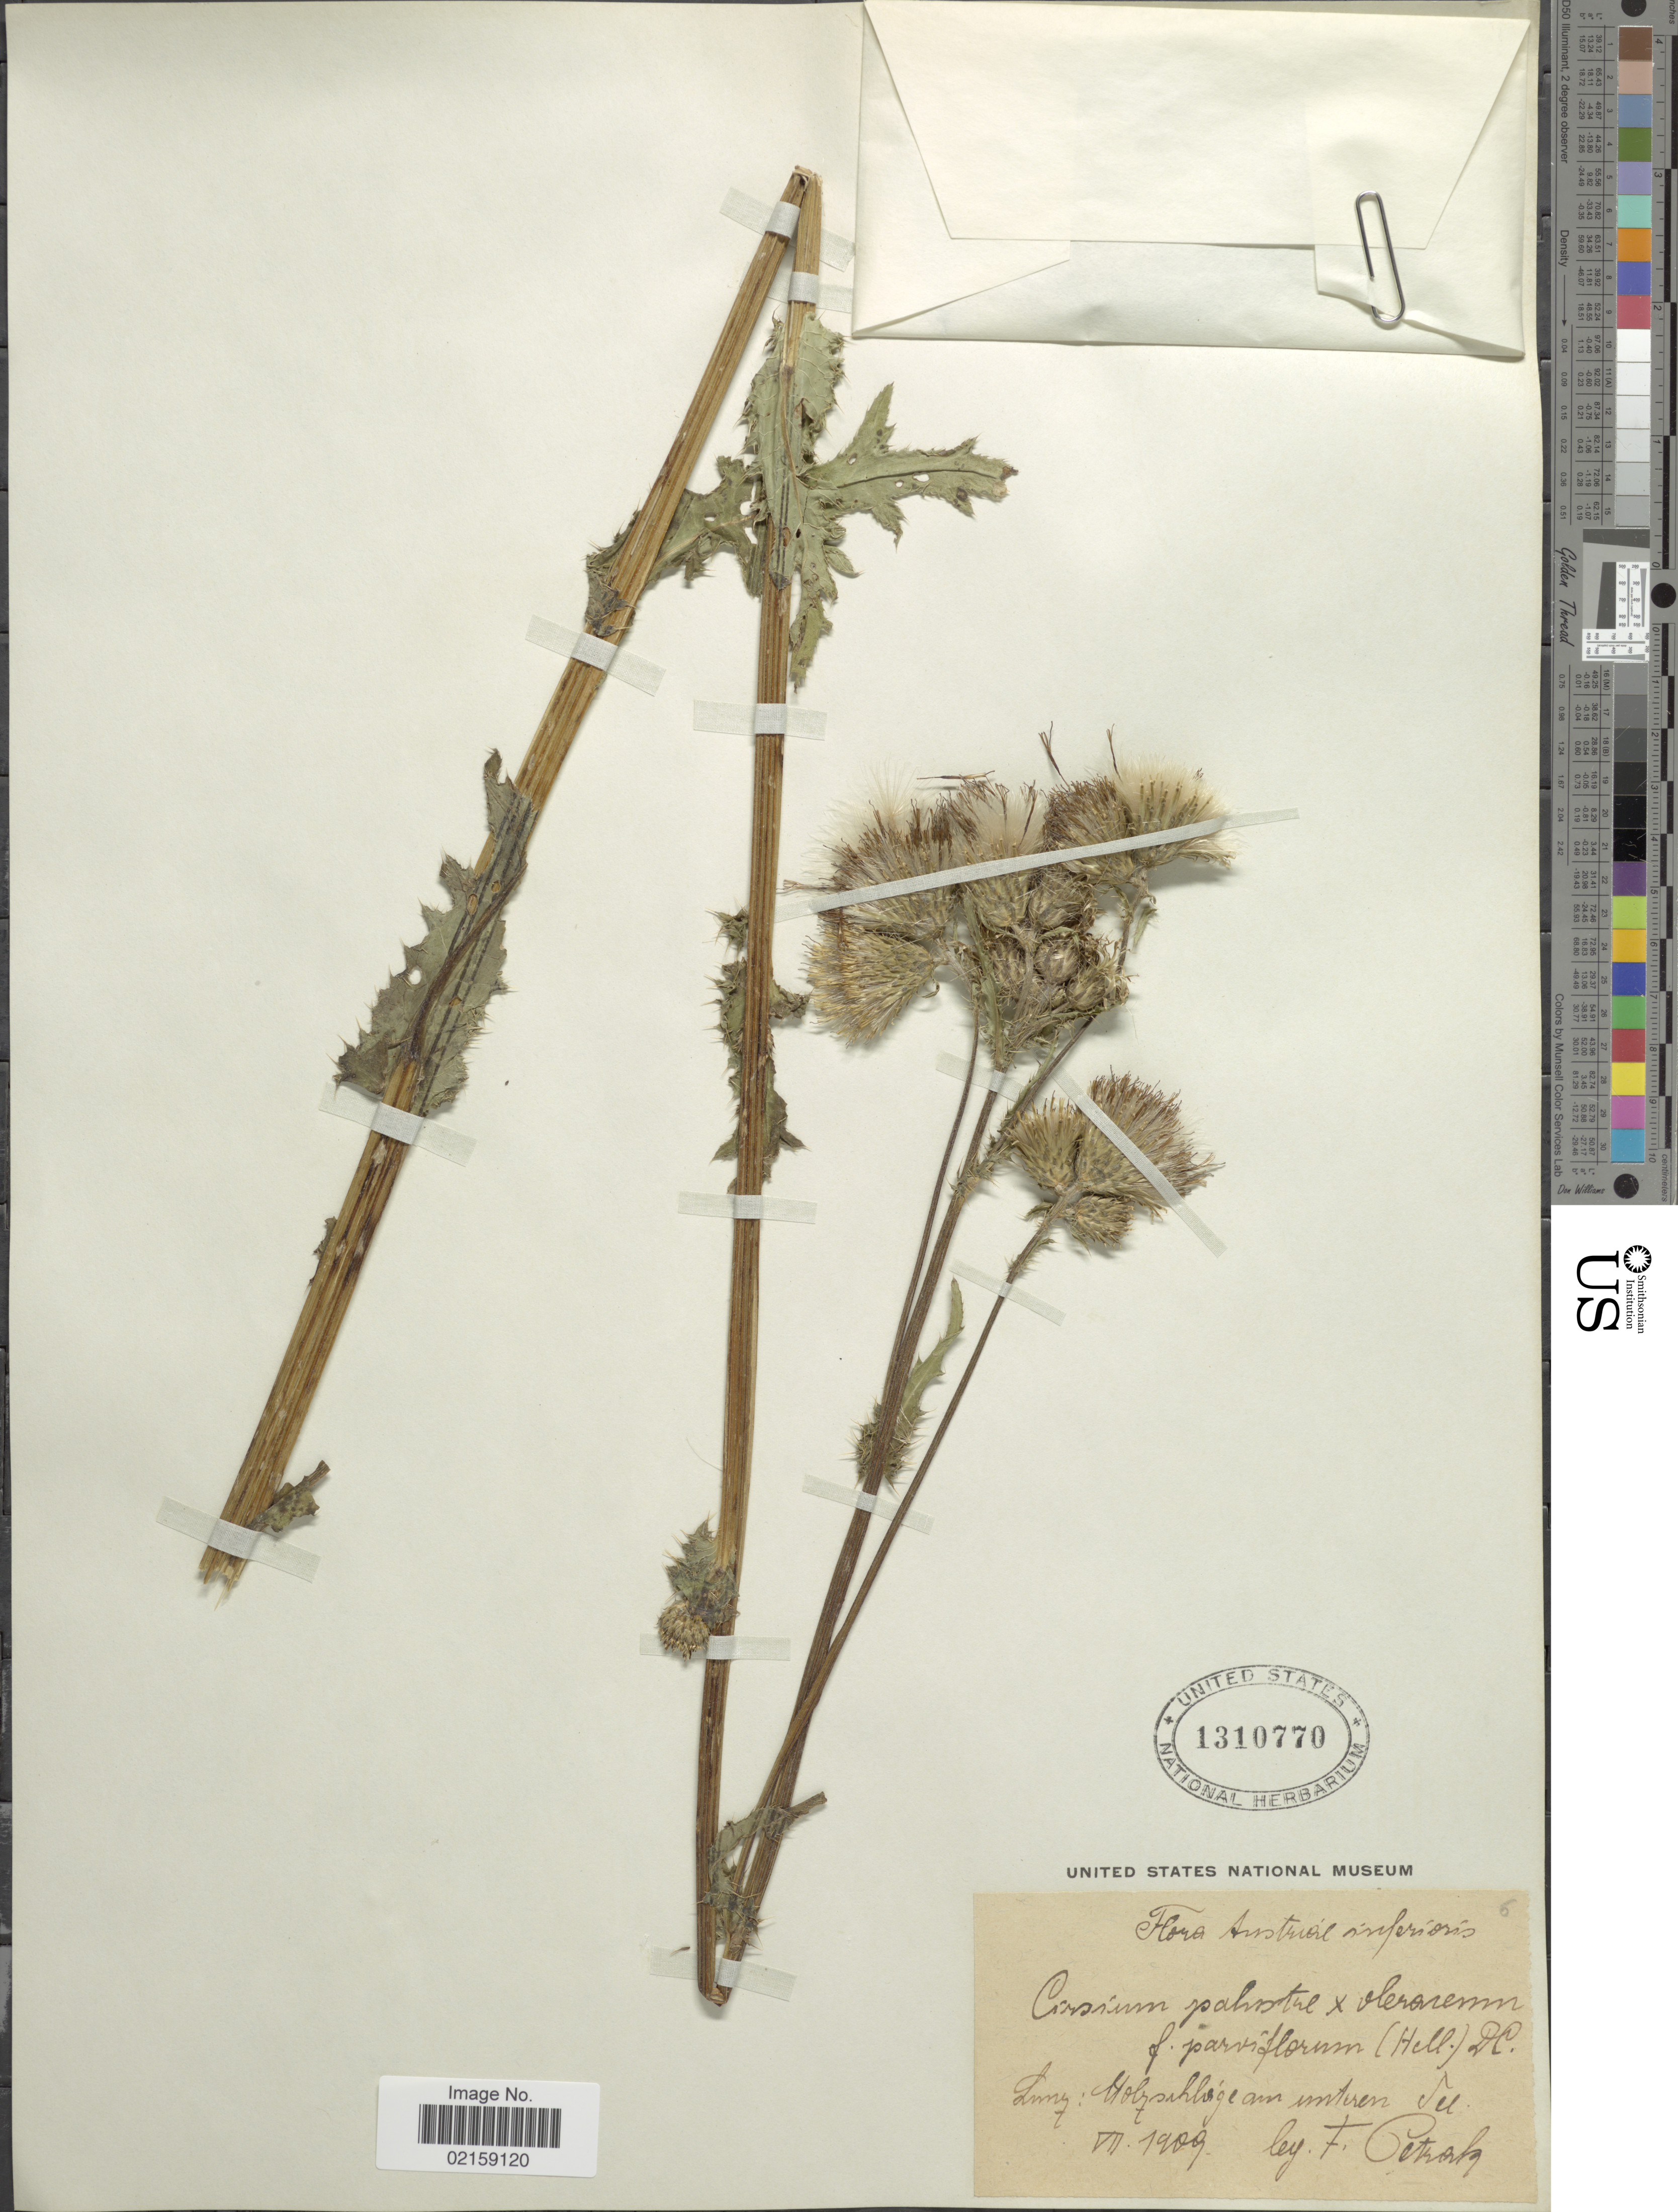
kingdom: Plantae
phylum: Tracheophyta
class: Magnoliopsida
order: Asterales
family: Asteraceae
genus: Cirsium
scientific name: Cirsium palustre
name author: (L.) Coss. ex Scop.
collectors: F. Petrak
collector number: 6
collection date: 1909-07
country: Austria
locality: Austria inferioris, Luny: Holzschloge am interen Sel. [interpreted]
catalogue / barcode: US 1310770